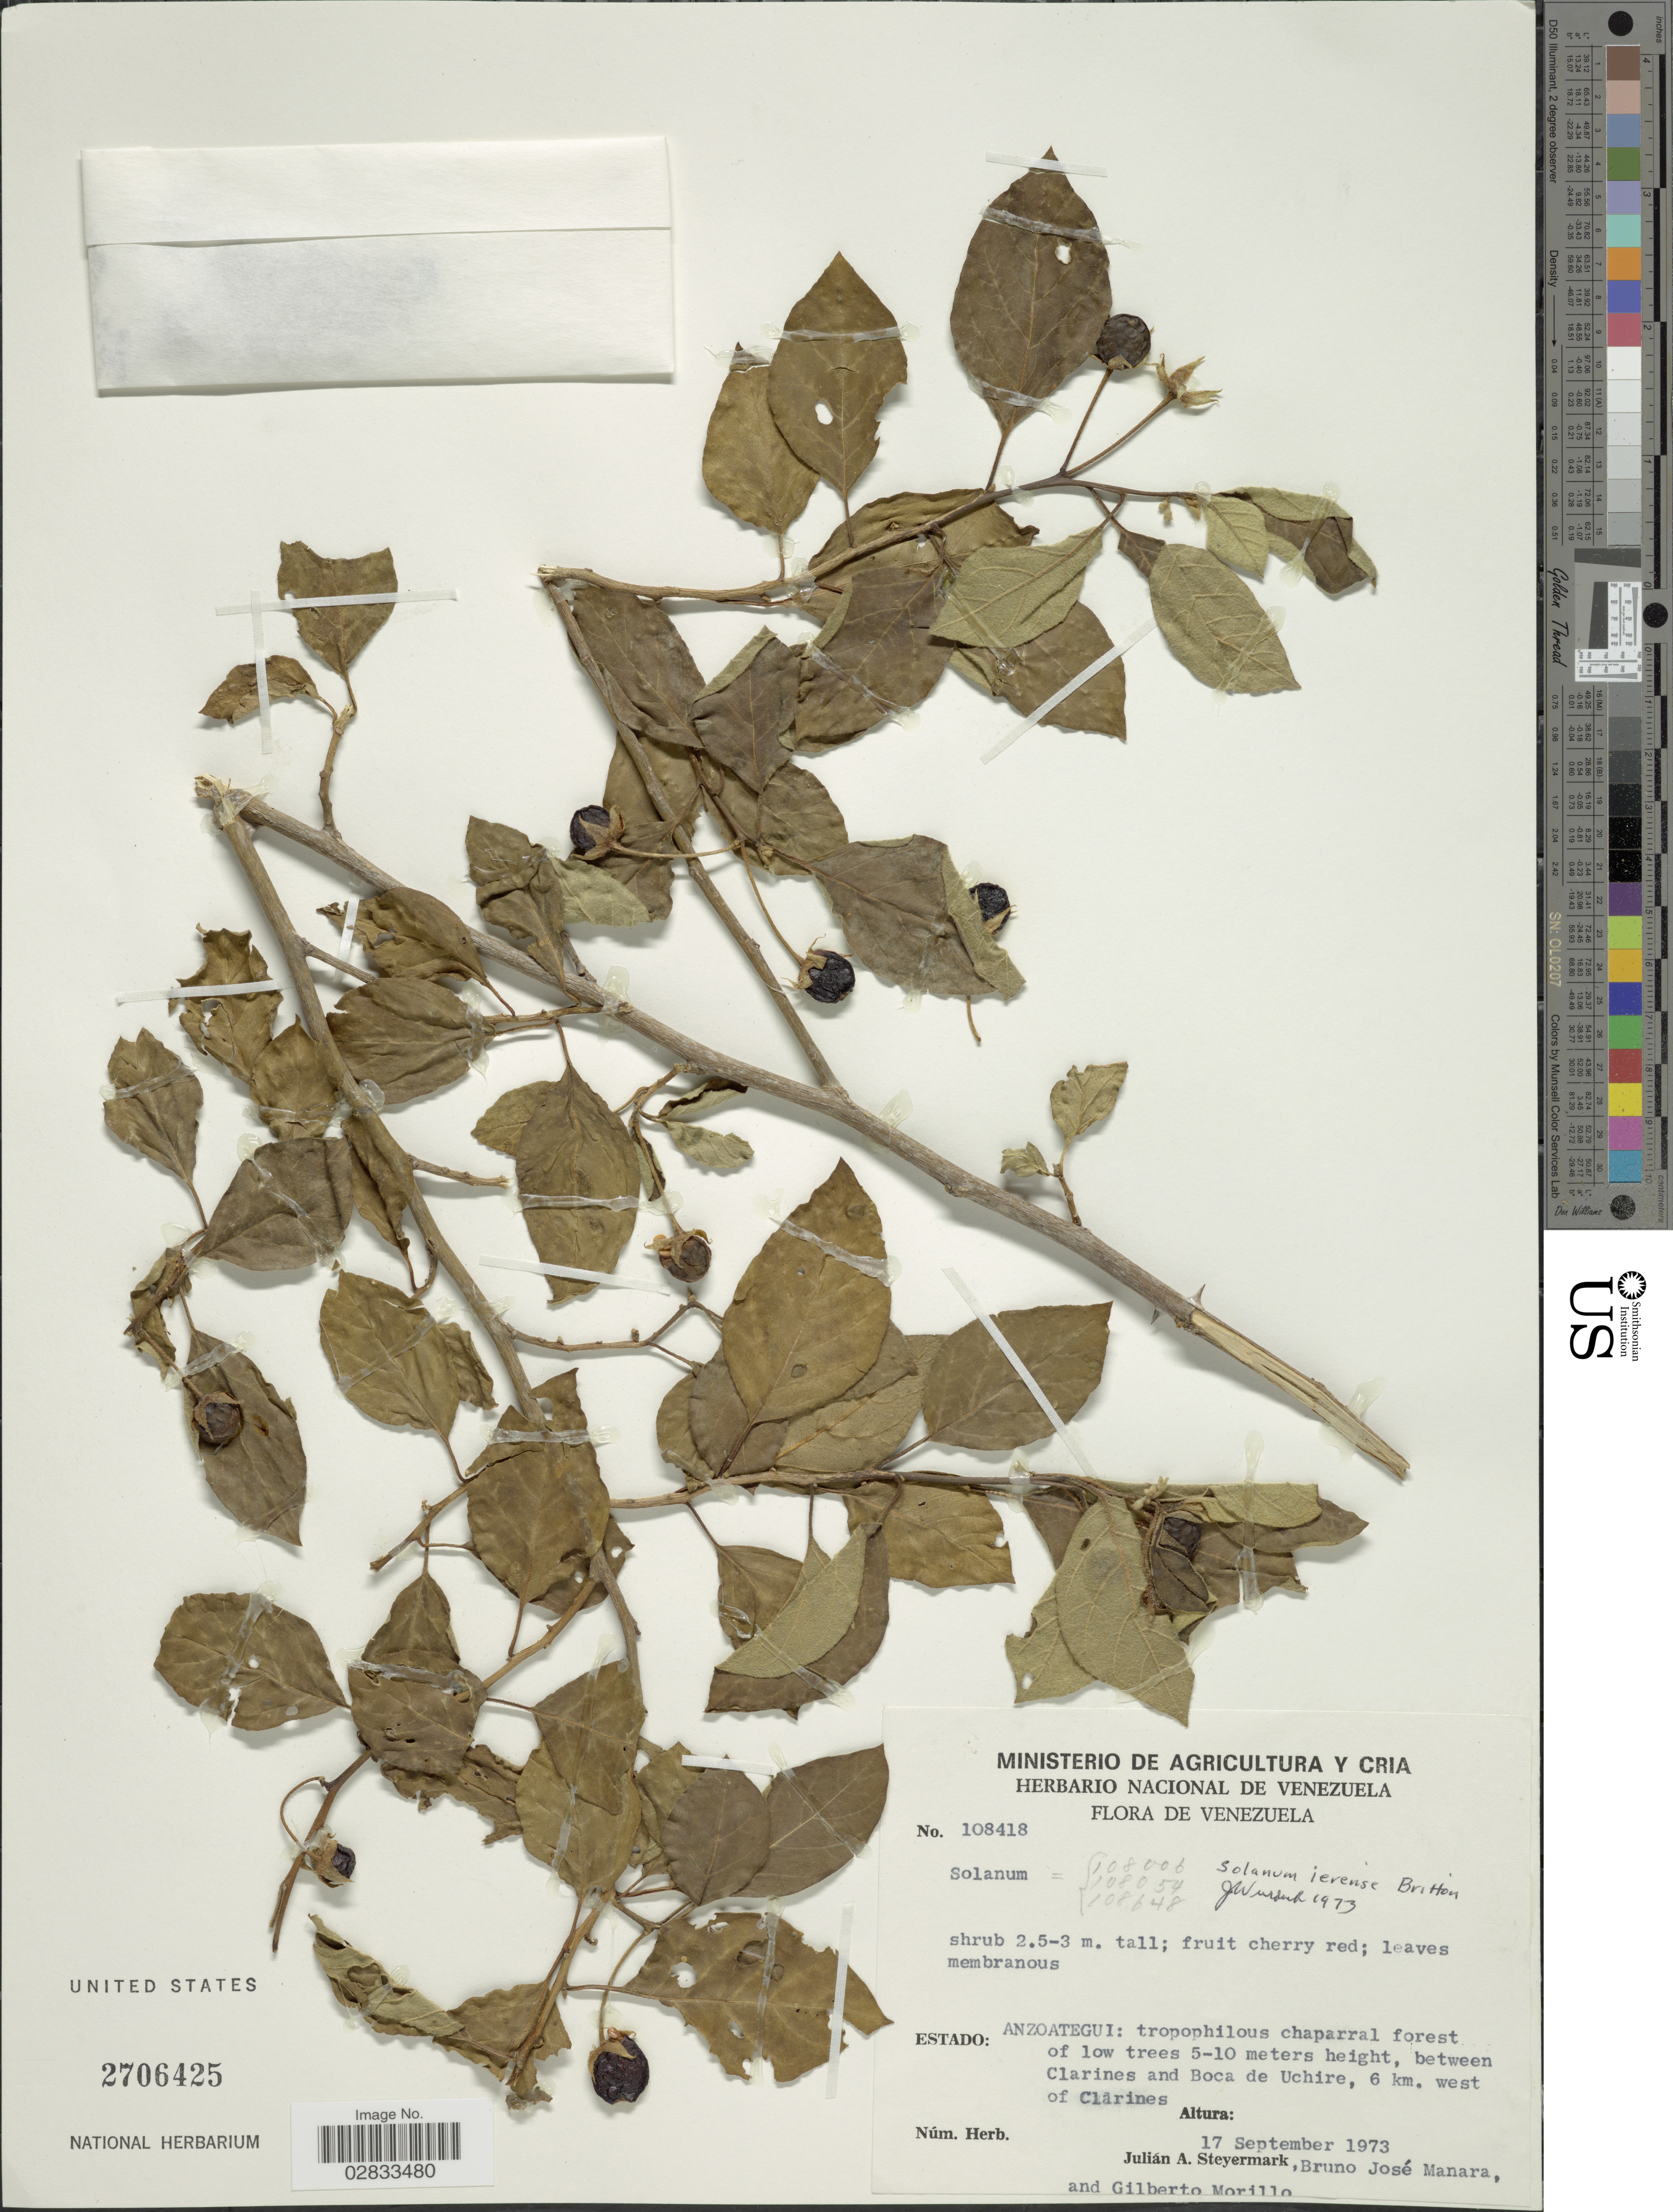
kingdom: Plantae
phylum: Tracheophyta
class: Magnoliopsida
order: Solanales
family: Solanaceae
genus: Solanum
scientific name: Solanum ierense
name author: Britton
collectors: J. Steyermark, B. Manara & G. N. Morillo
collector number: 108418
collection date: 1973-09-17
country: Venezuela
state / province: Anzoategui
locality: Between Clarines and Boca de Uchire, 6 km. west of Clarines.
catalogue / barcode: US 2706425